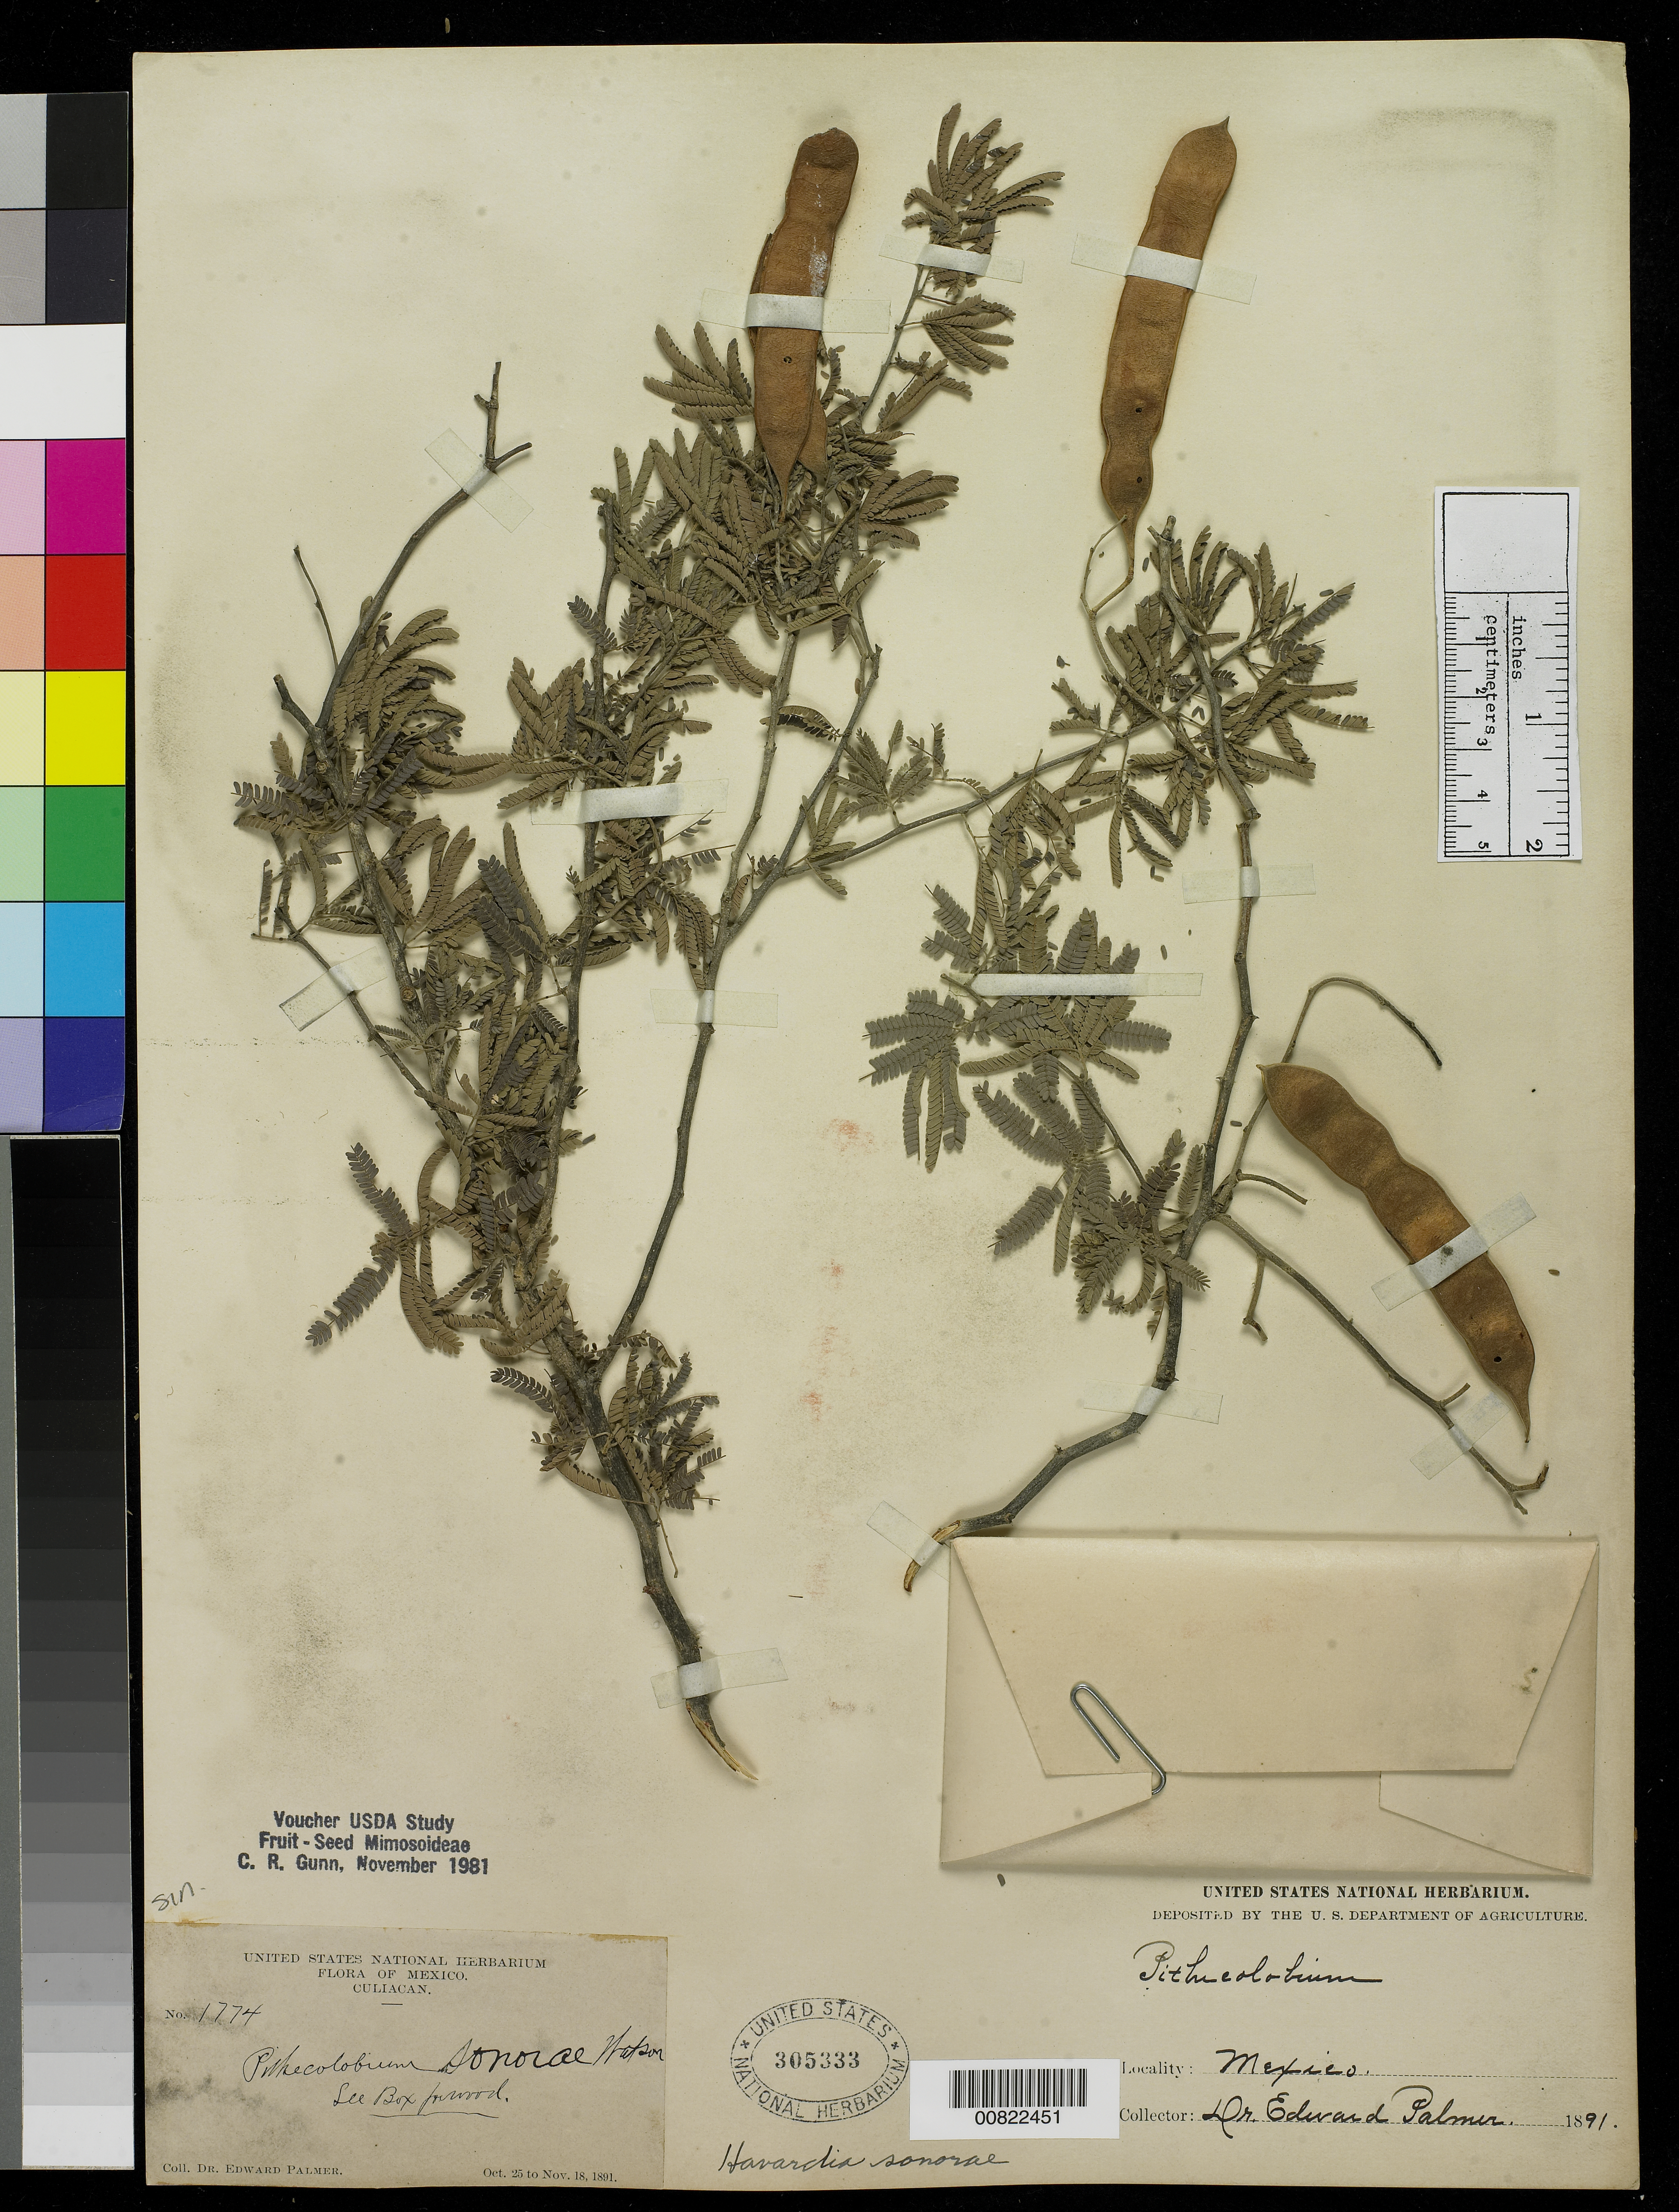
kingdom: Plantae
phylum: Tracheophyta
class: Magnoliopsida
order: Fabales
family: Fabaceae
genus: Havardia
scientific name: Havardia sonorae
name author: (S. Watson) Britton & Rose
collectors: E. Palmer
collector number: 1774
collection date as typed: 25 Oct 1891 to 18 Nov 1891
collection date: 1891-10-25/1891-11-18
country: Mexico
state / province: Sinaloa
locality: Culiacan, Sinaloa.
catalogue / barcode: US 305333